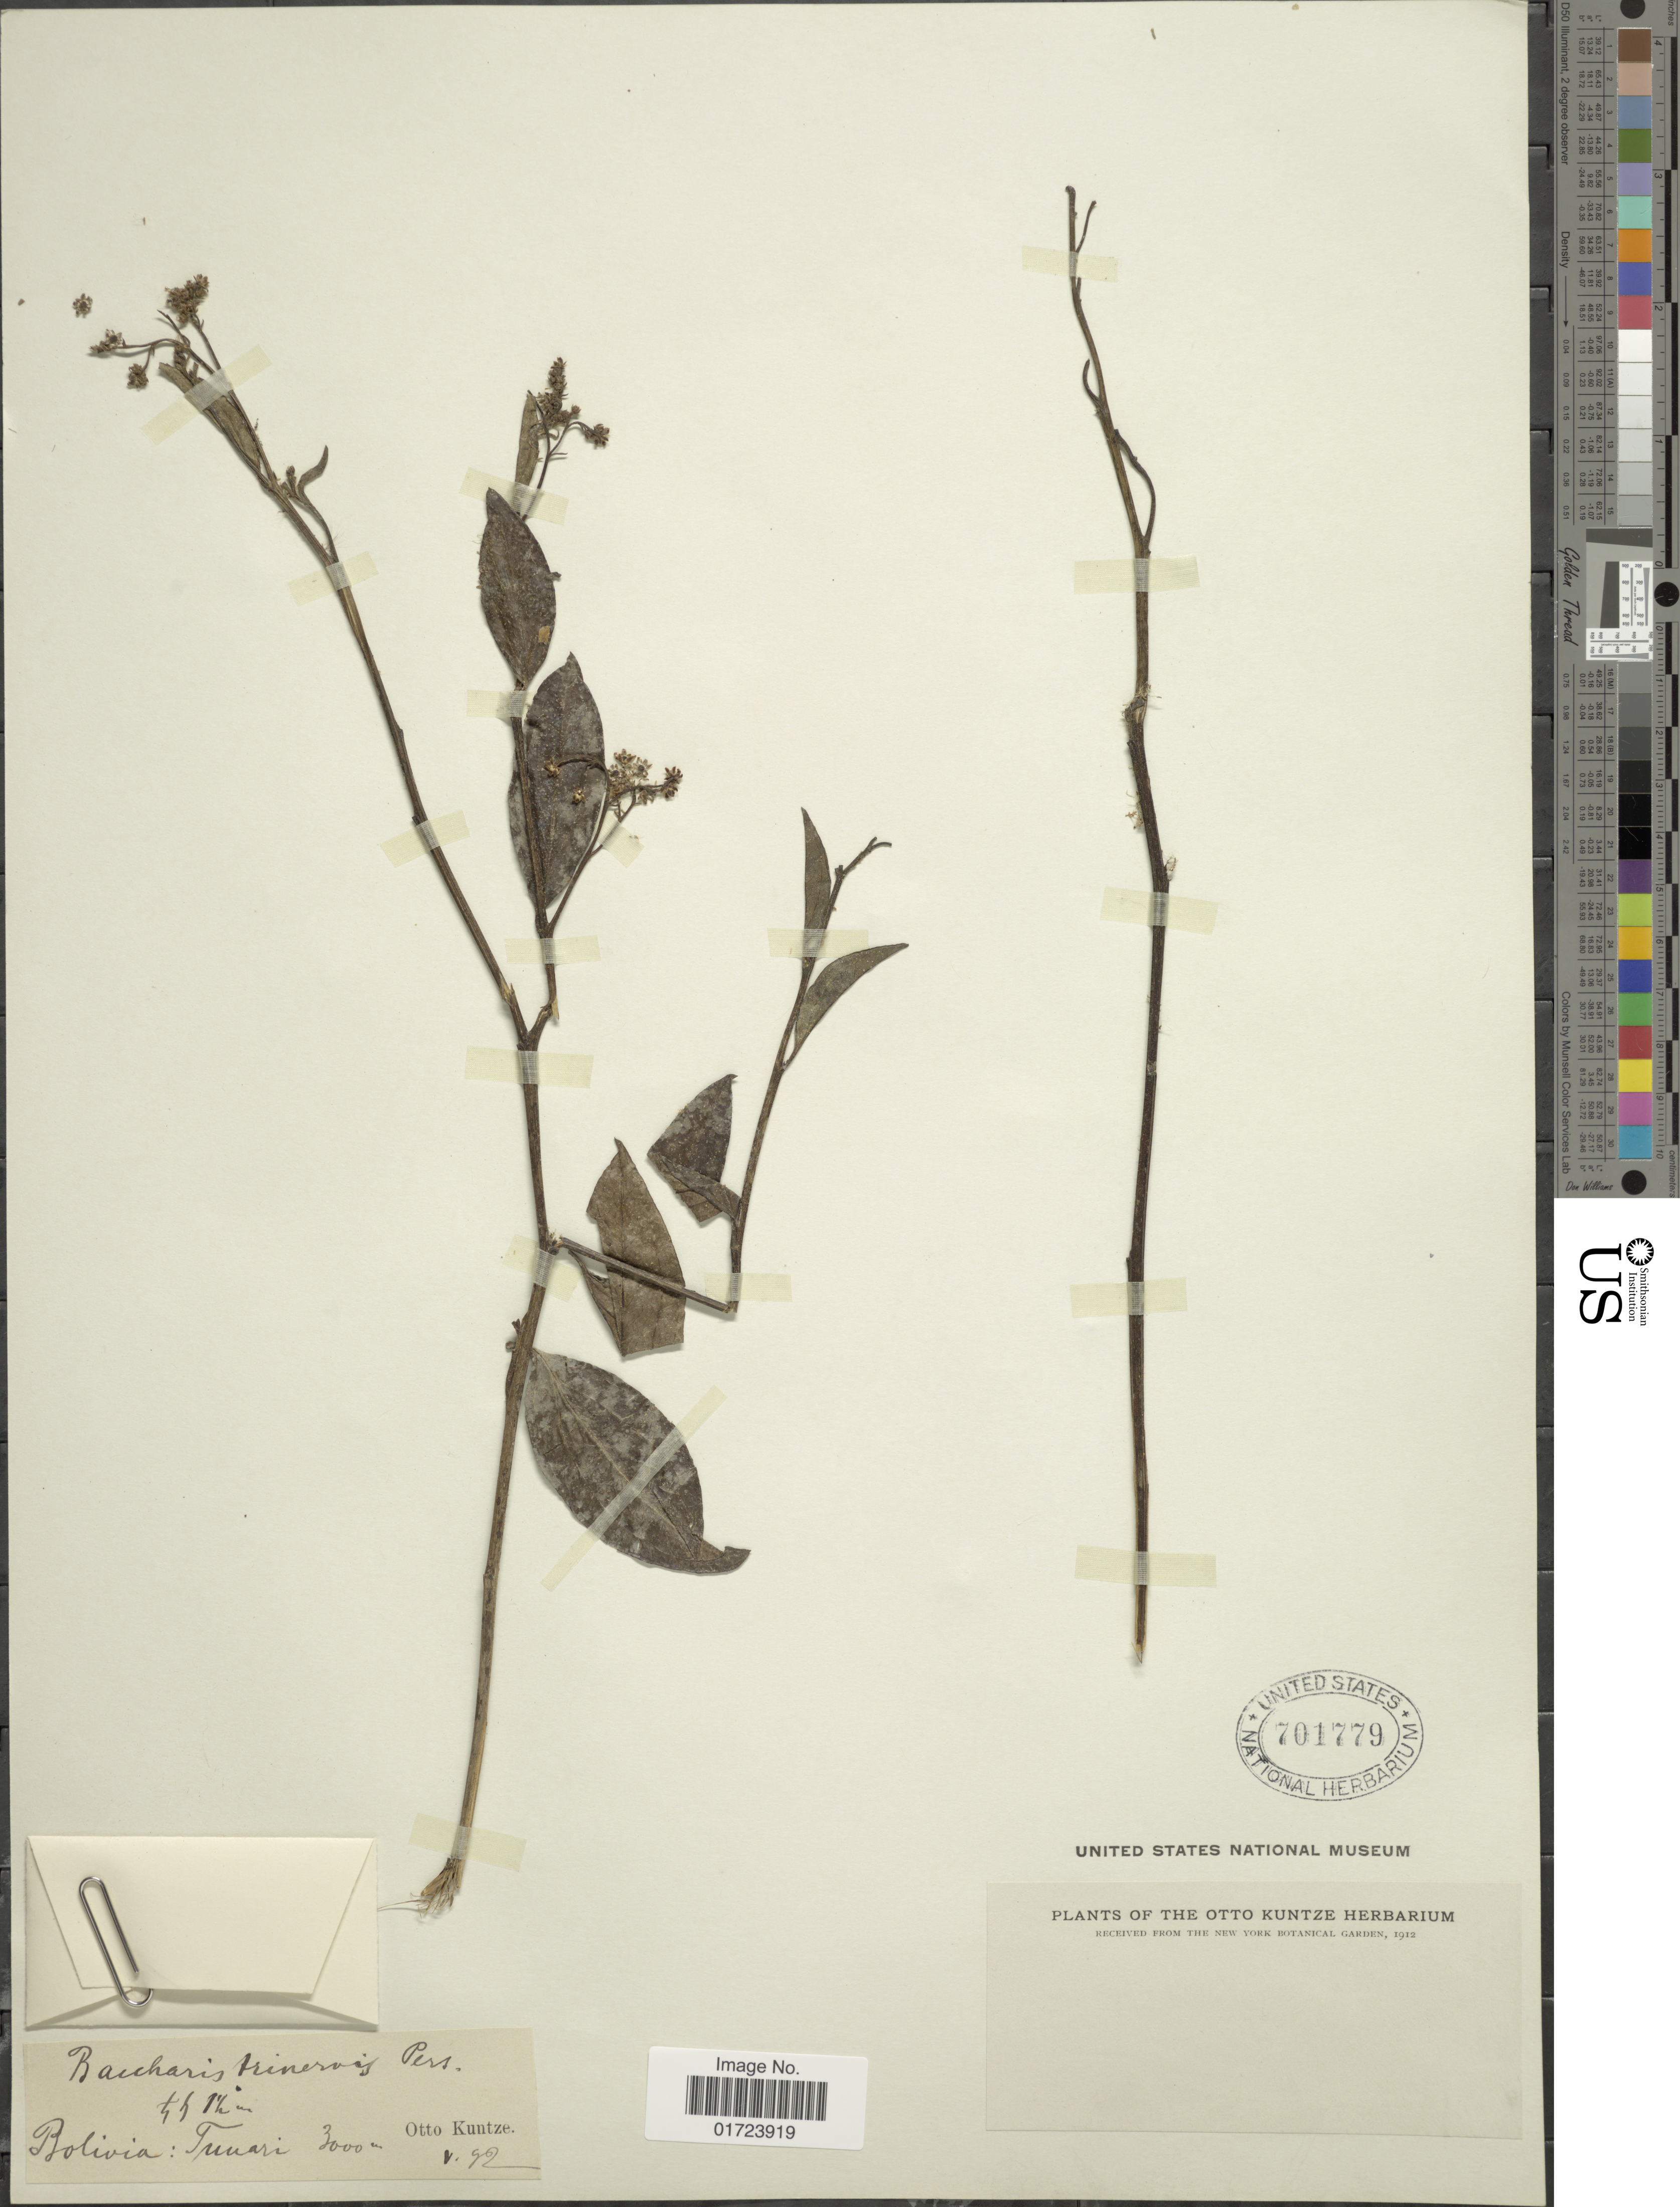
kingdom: Plantae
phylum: Tracheophyta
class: Magnoliopsida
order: Asterales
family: Asteraceae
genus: Baccharis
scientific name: Baccharis trinervis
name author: (Lam.) Pers.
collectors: C.E.O. Kuntze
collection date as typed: Transcribed d/m/y: /5/92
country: Bolivia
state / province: Cochabamba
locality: Tunari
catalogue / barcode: US 701779